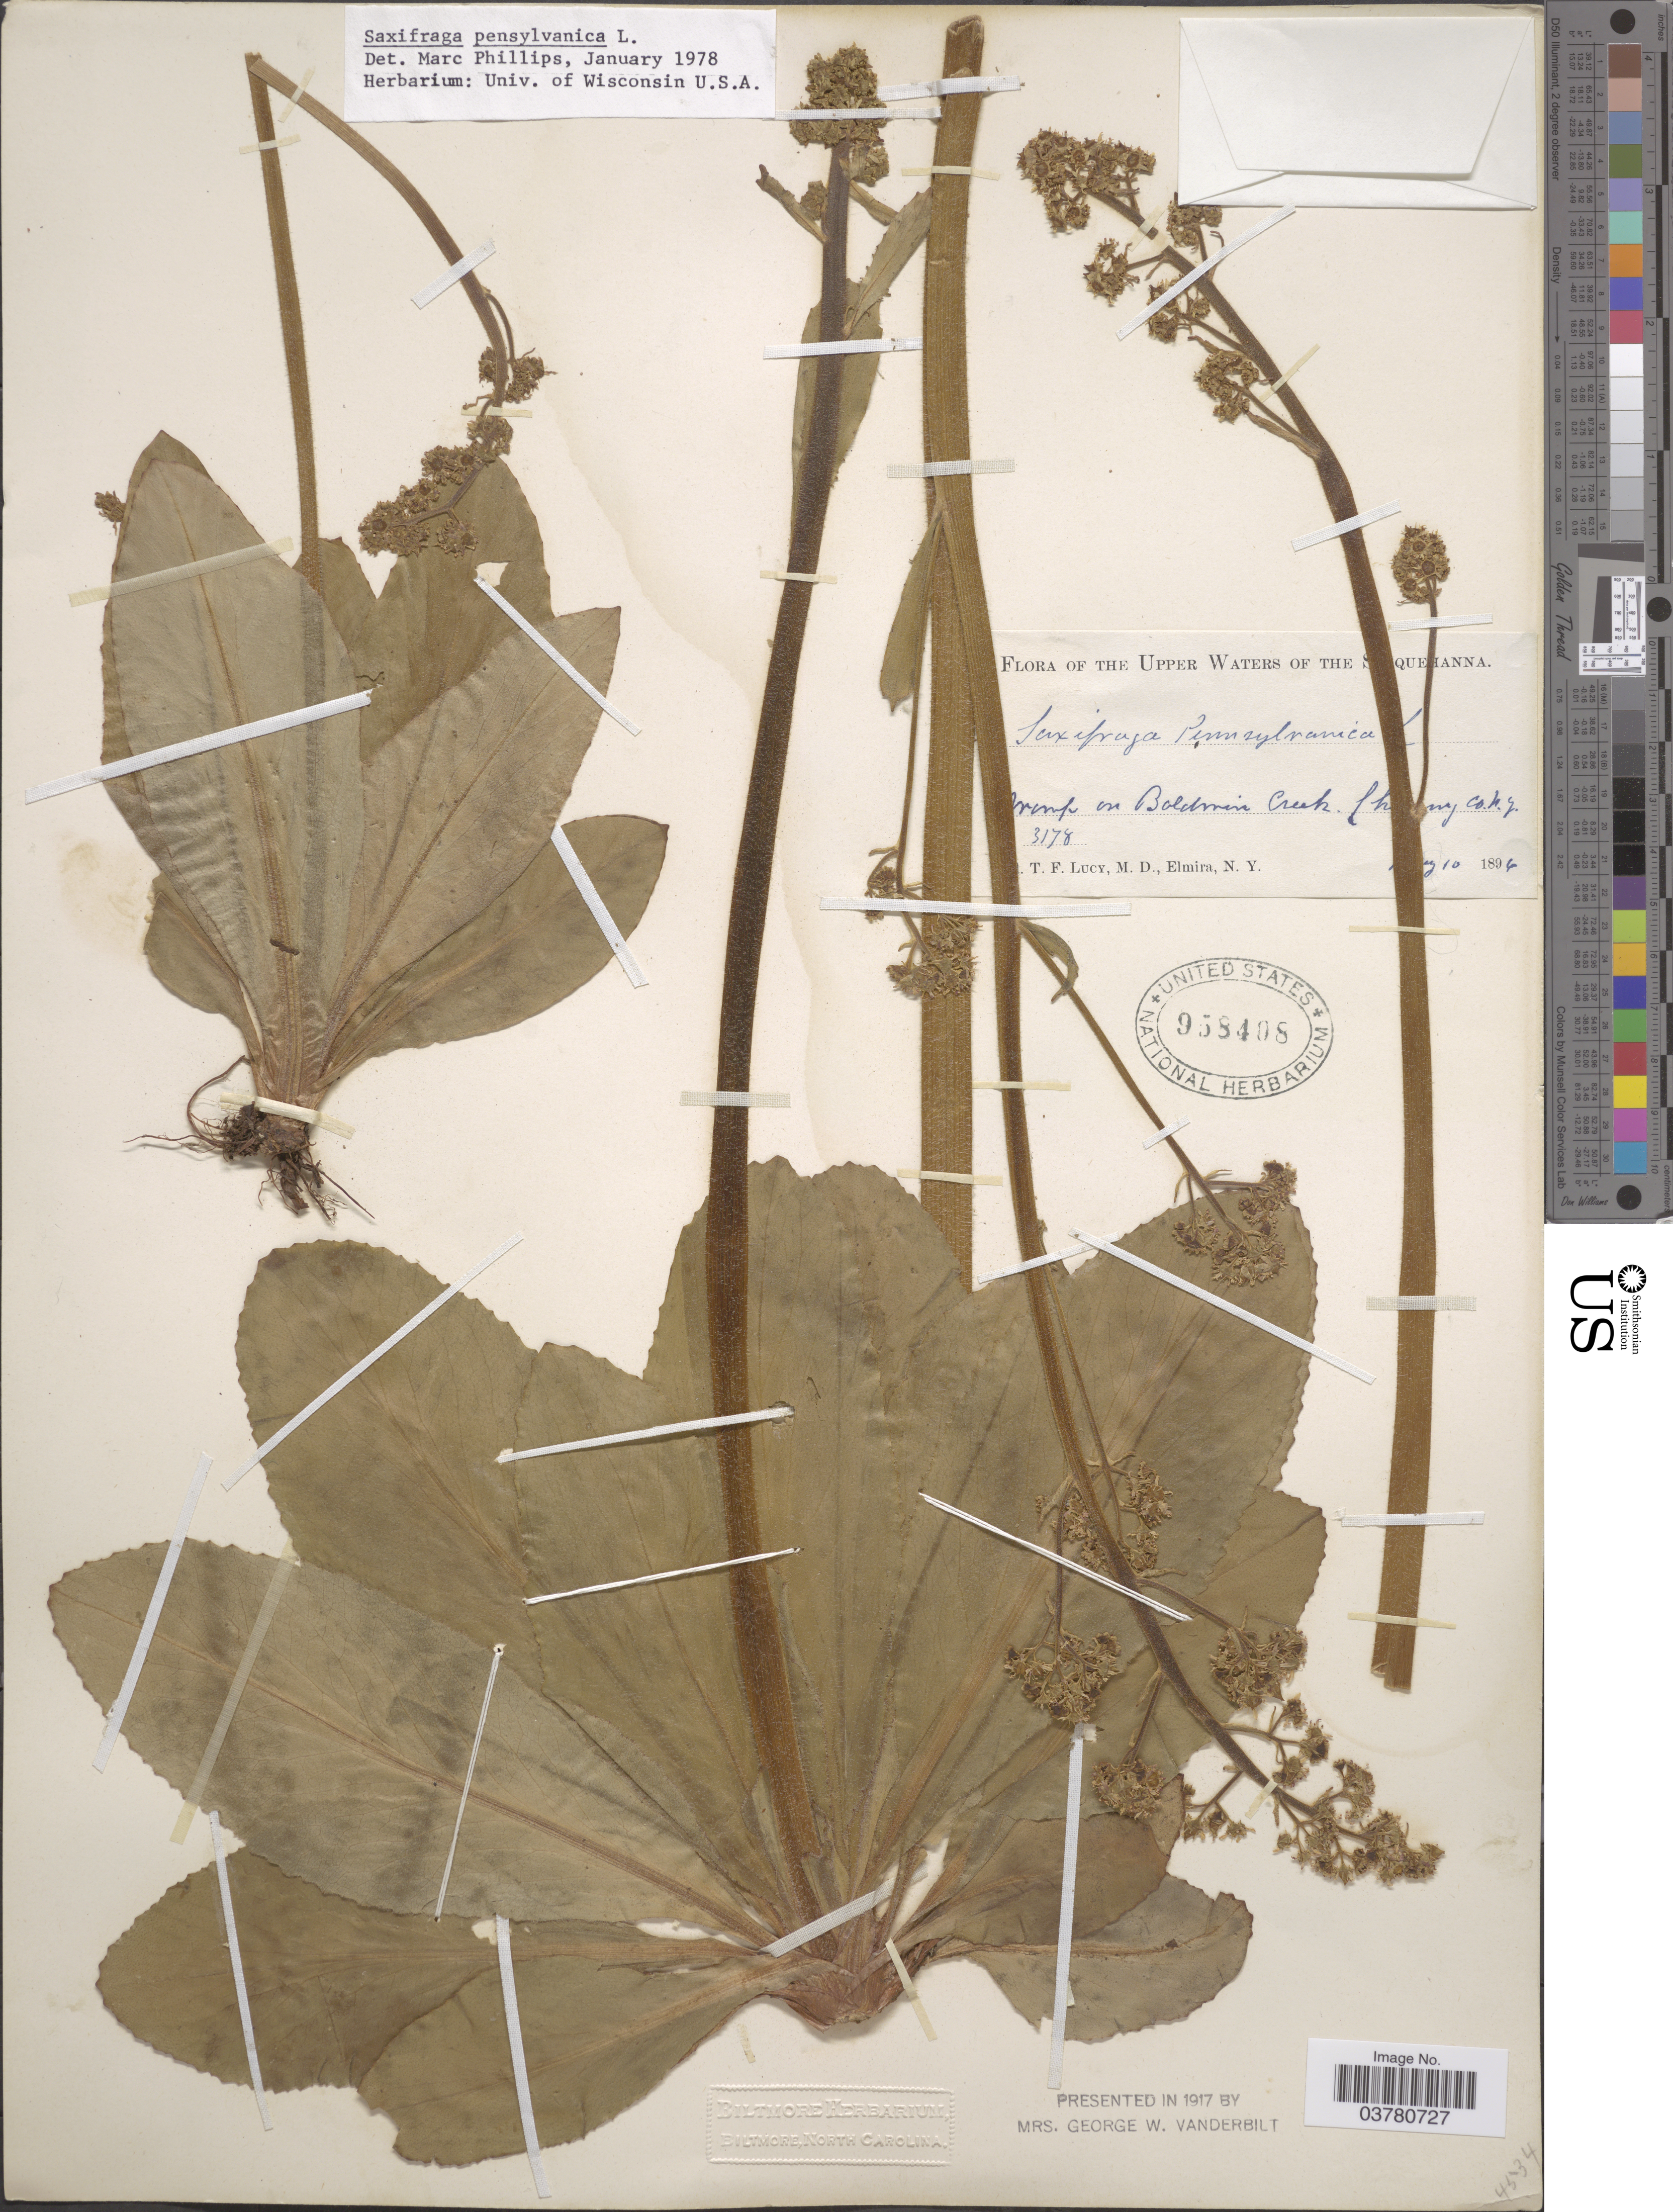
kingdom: Plantae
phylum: Tracheophyta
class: Magnoliopsida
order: Saxifragales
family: Saxifragaceae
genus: Micranthes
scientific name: Micranthes pensylvanica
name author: (L.) Haw.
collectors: T. Lucy & M. Elmira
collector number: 3178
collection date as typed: ! 10 1896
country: United States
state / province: New York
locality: The Upper Waters of the Susquehanna. Swamp on Baldwin Creek. Chemung Co.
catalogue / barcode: US 958408